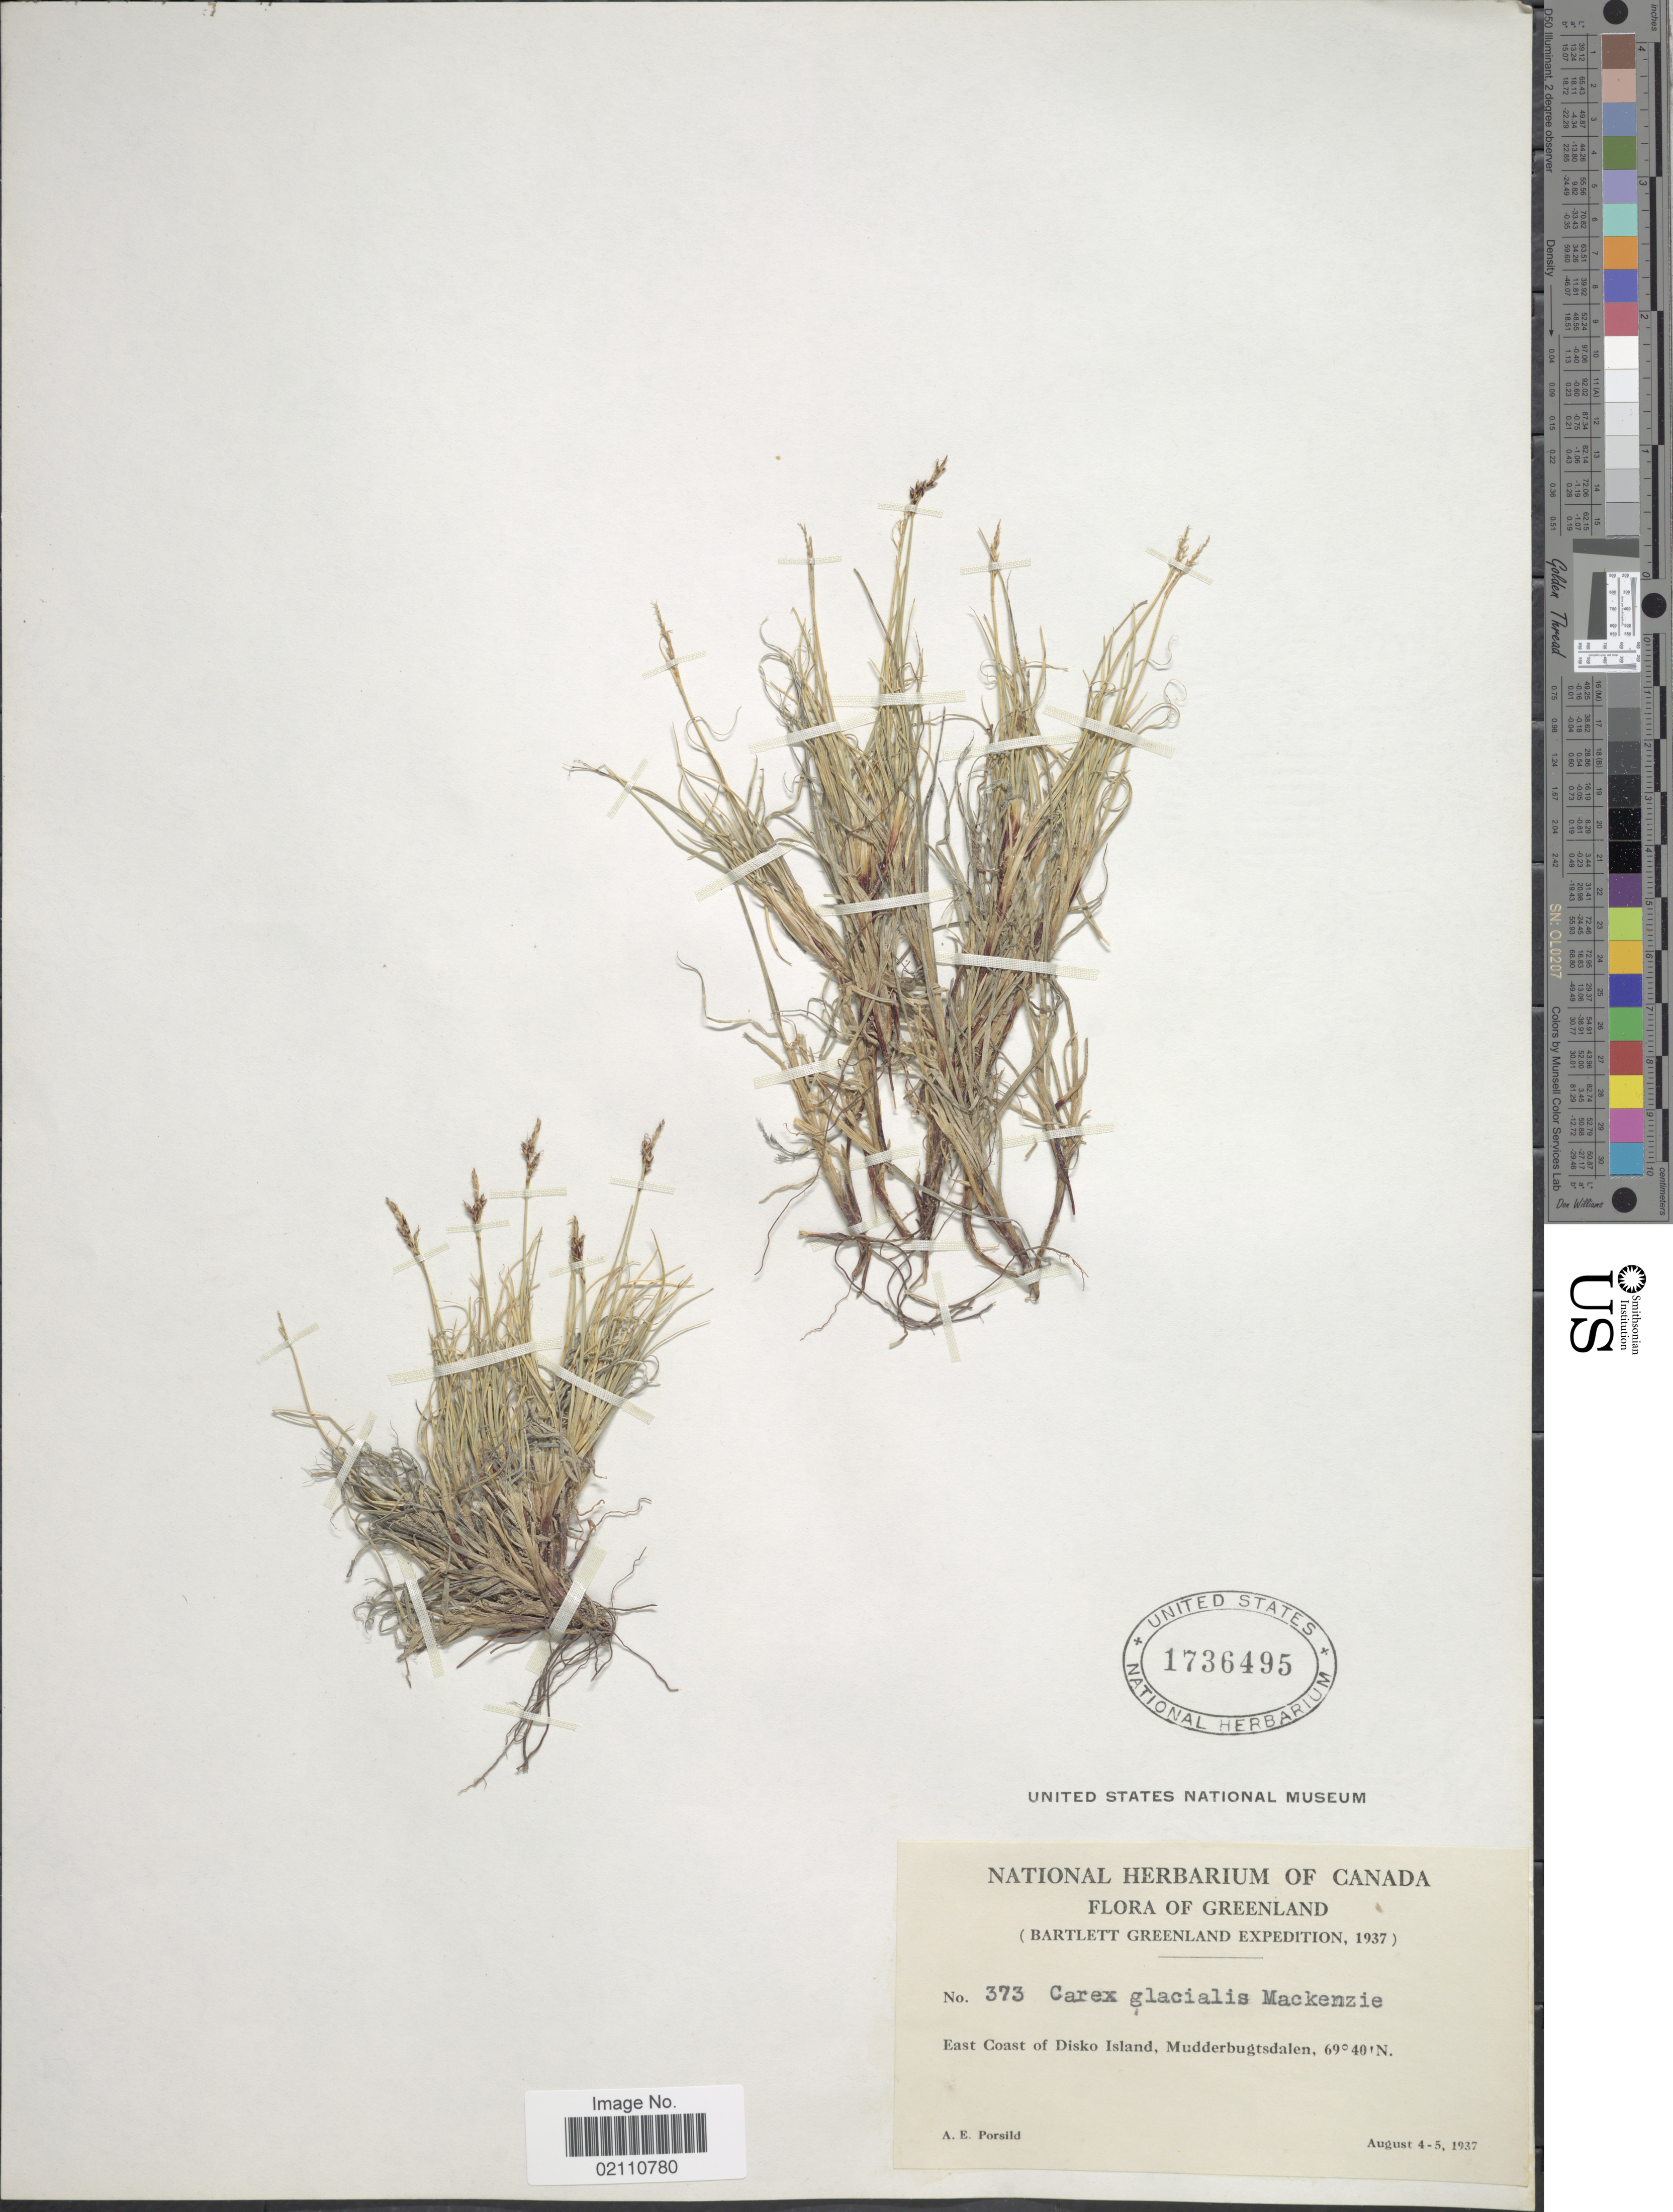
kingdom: Plantae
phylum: Tracheophyta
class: Liliopsida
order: Poales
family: Cyperaceae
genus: Carex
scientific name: Carex glacialis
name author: Mack.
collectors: A. E. Porsild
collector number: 373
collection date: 1937-08-04/1937-08-05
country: Greenland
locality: East Coast of Disko Island, Mudderbugtsdalen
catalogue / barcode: US 1736495